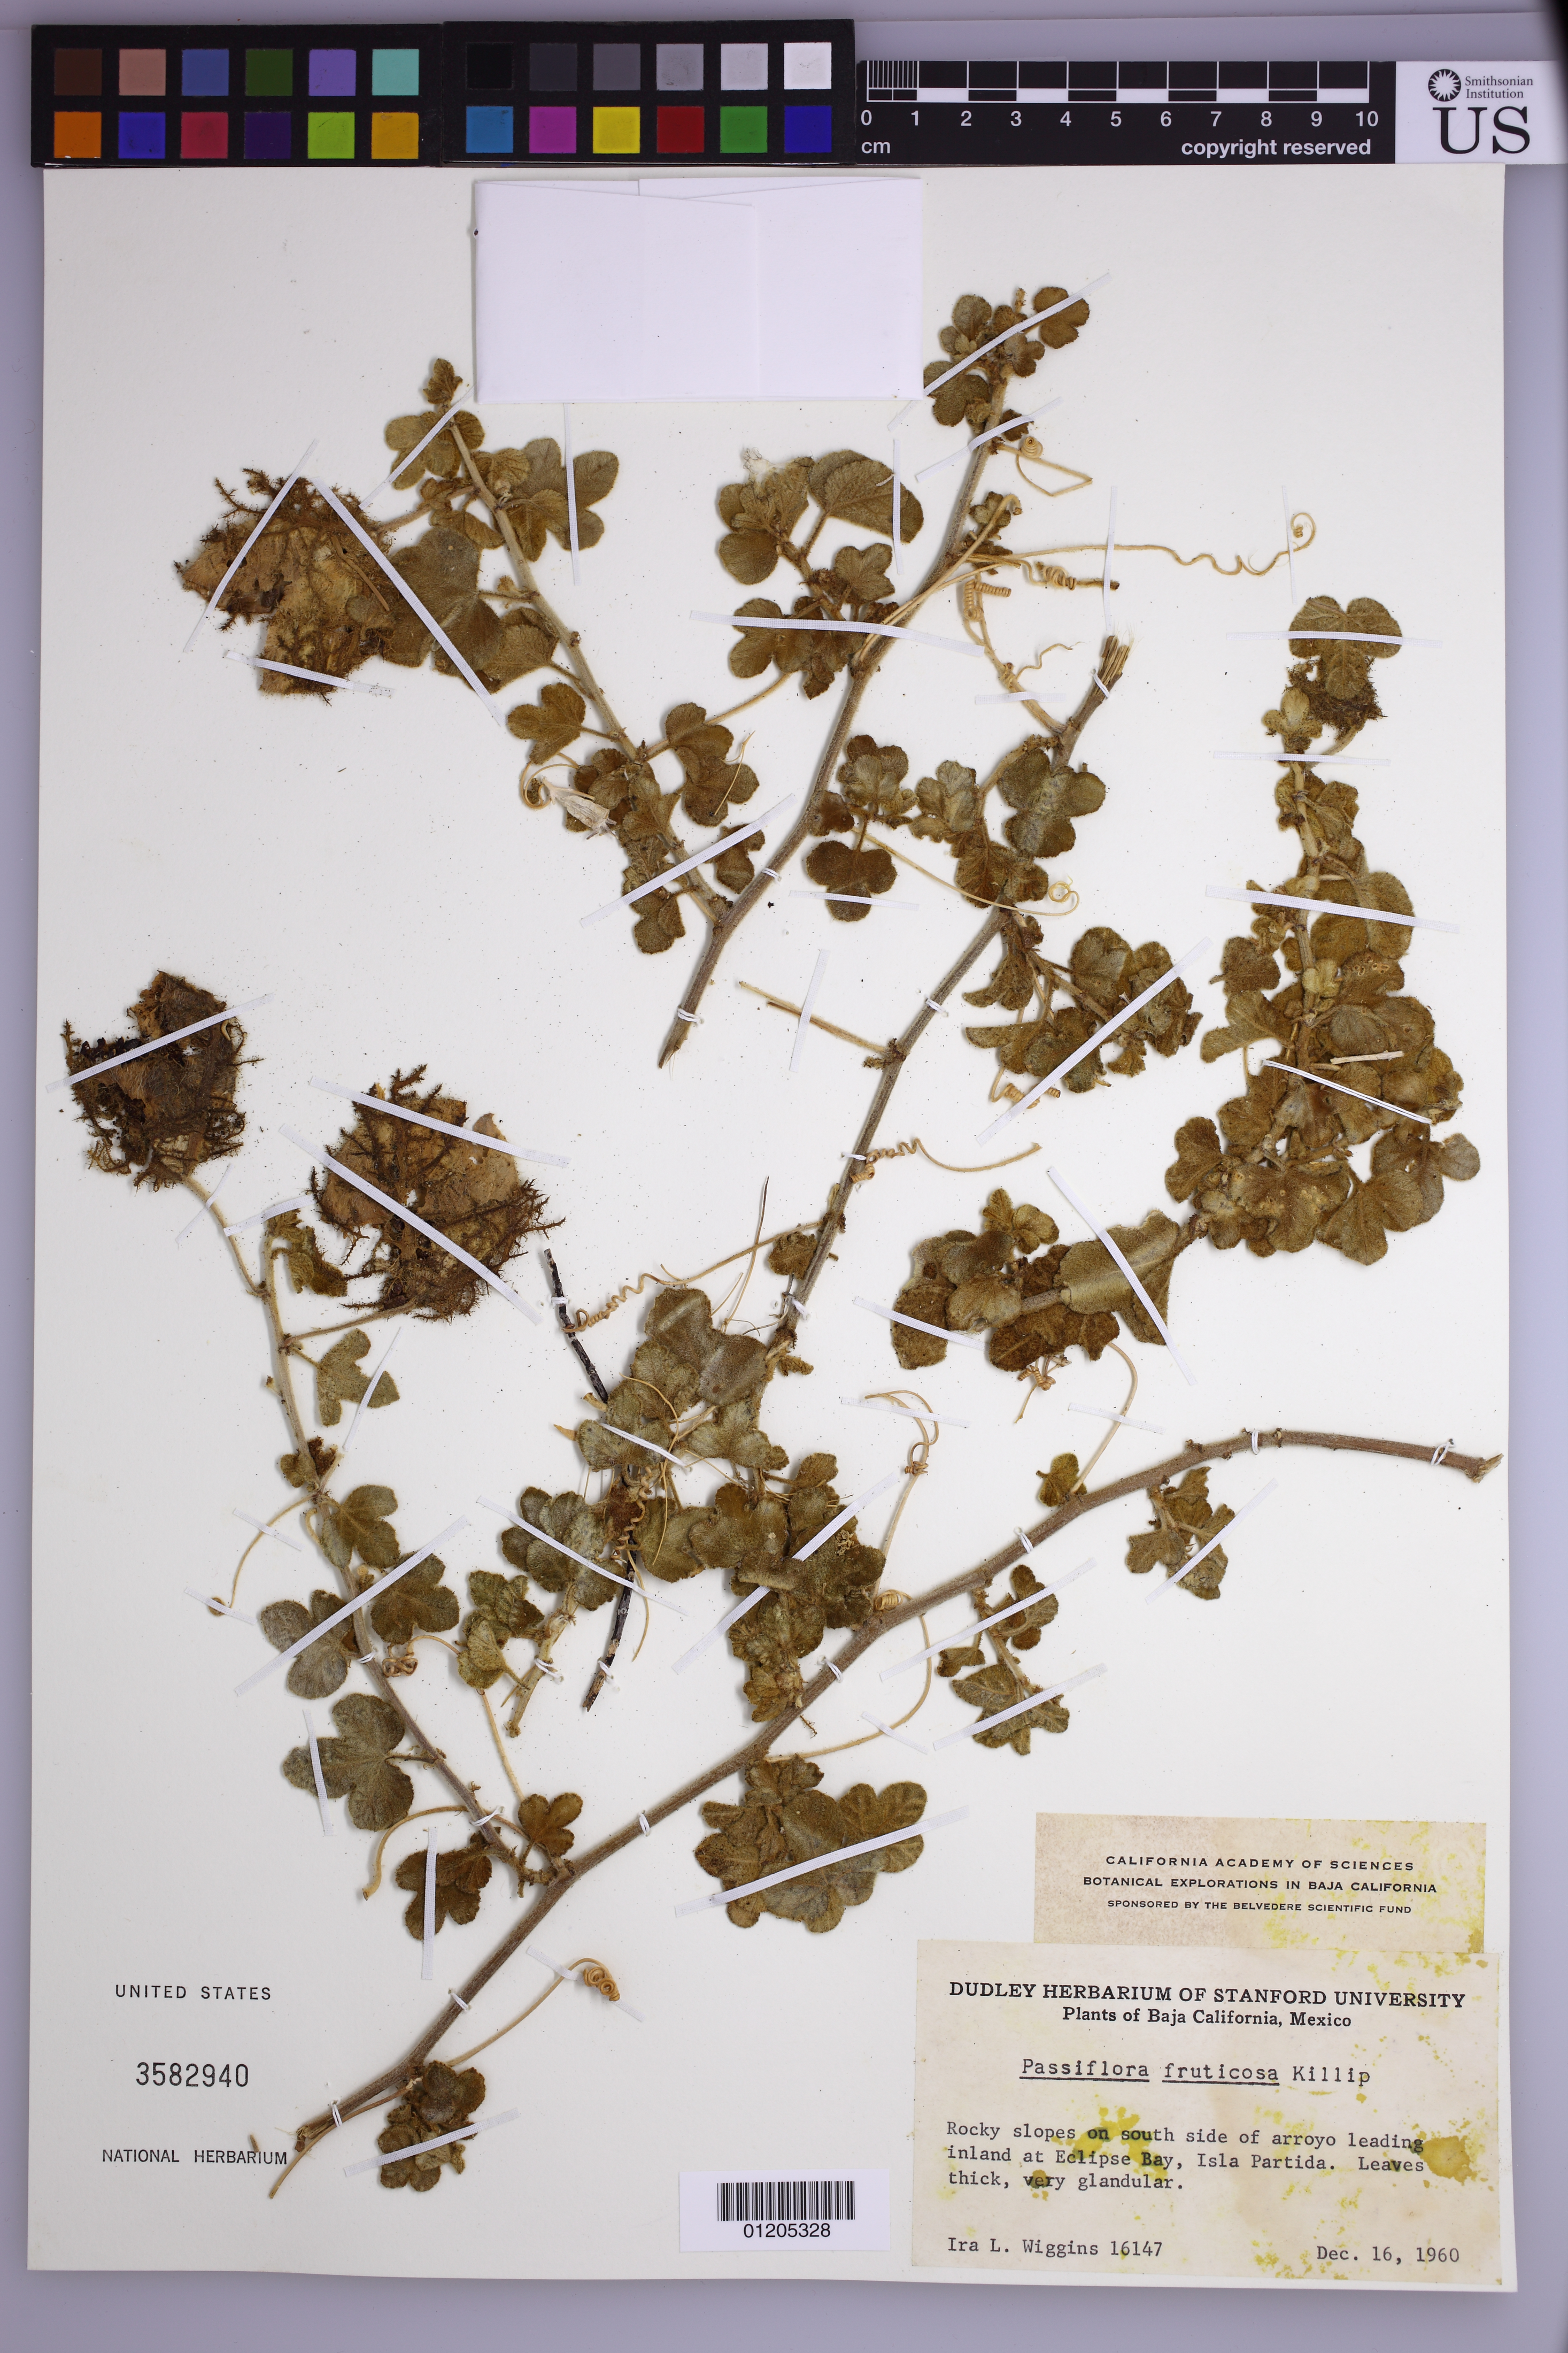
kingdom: Plantae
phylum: Tracheophyta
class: Magnoliopsida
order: Malpighiales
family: Passifloraceae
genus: Passiflora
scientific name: Passiflora fruticosa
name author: Killip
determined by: Svoboda, Harlan T., (NA), US Department of Agriculture (UNITED STATES)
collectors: I. L. Wiggins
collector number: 16147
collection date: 1960-12-16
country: Mexico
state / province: Baja California Sur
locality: Rocky slopes on south side of arroyo leading inland at Eclipse Bay, Isla Partida.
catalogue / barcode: US 3582940